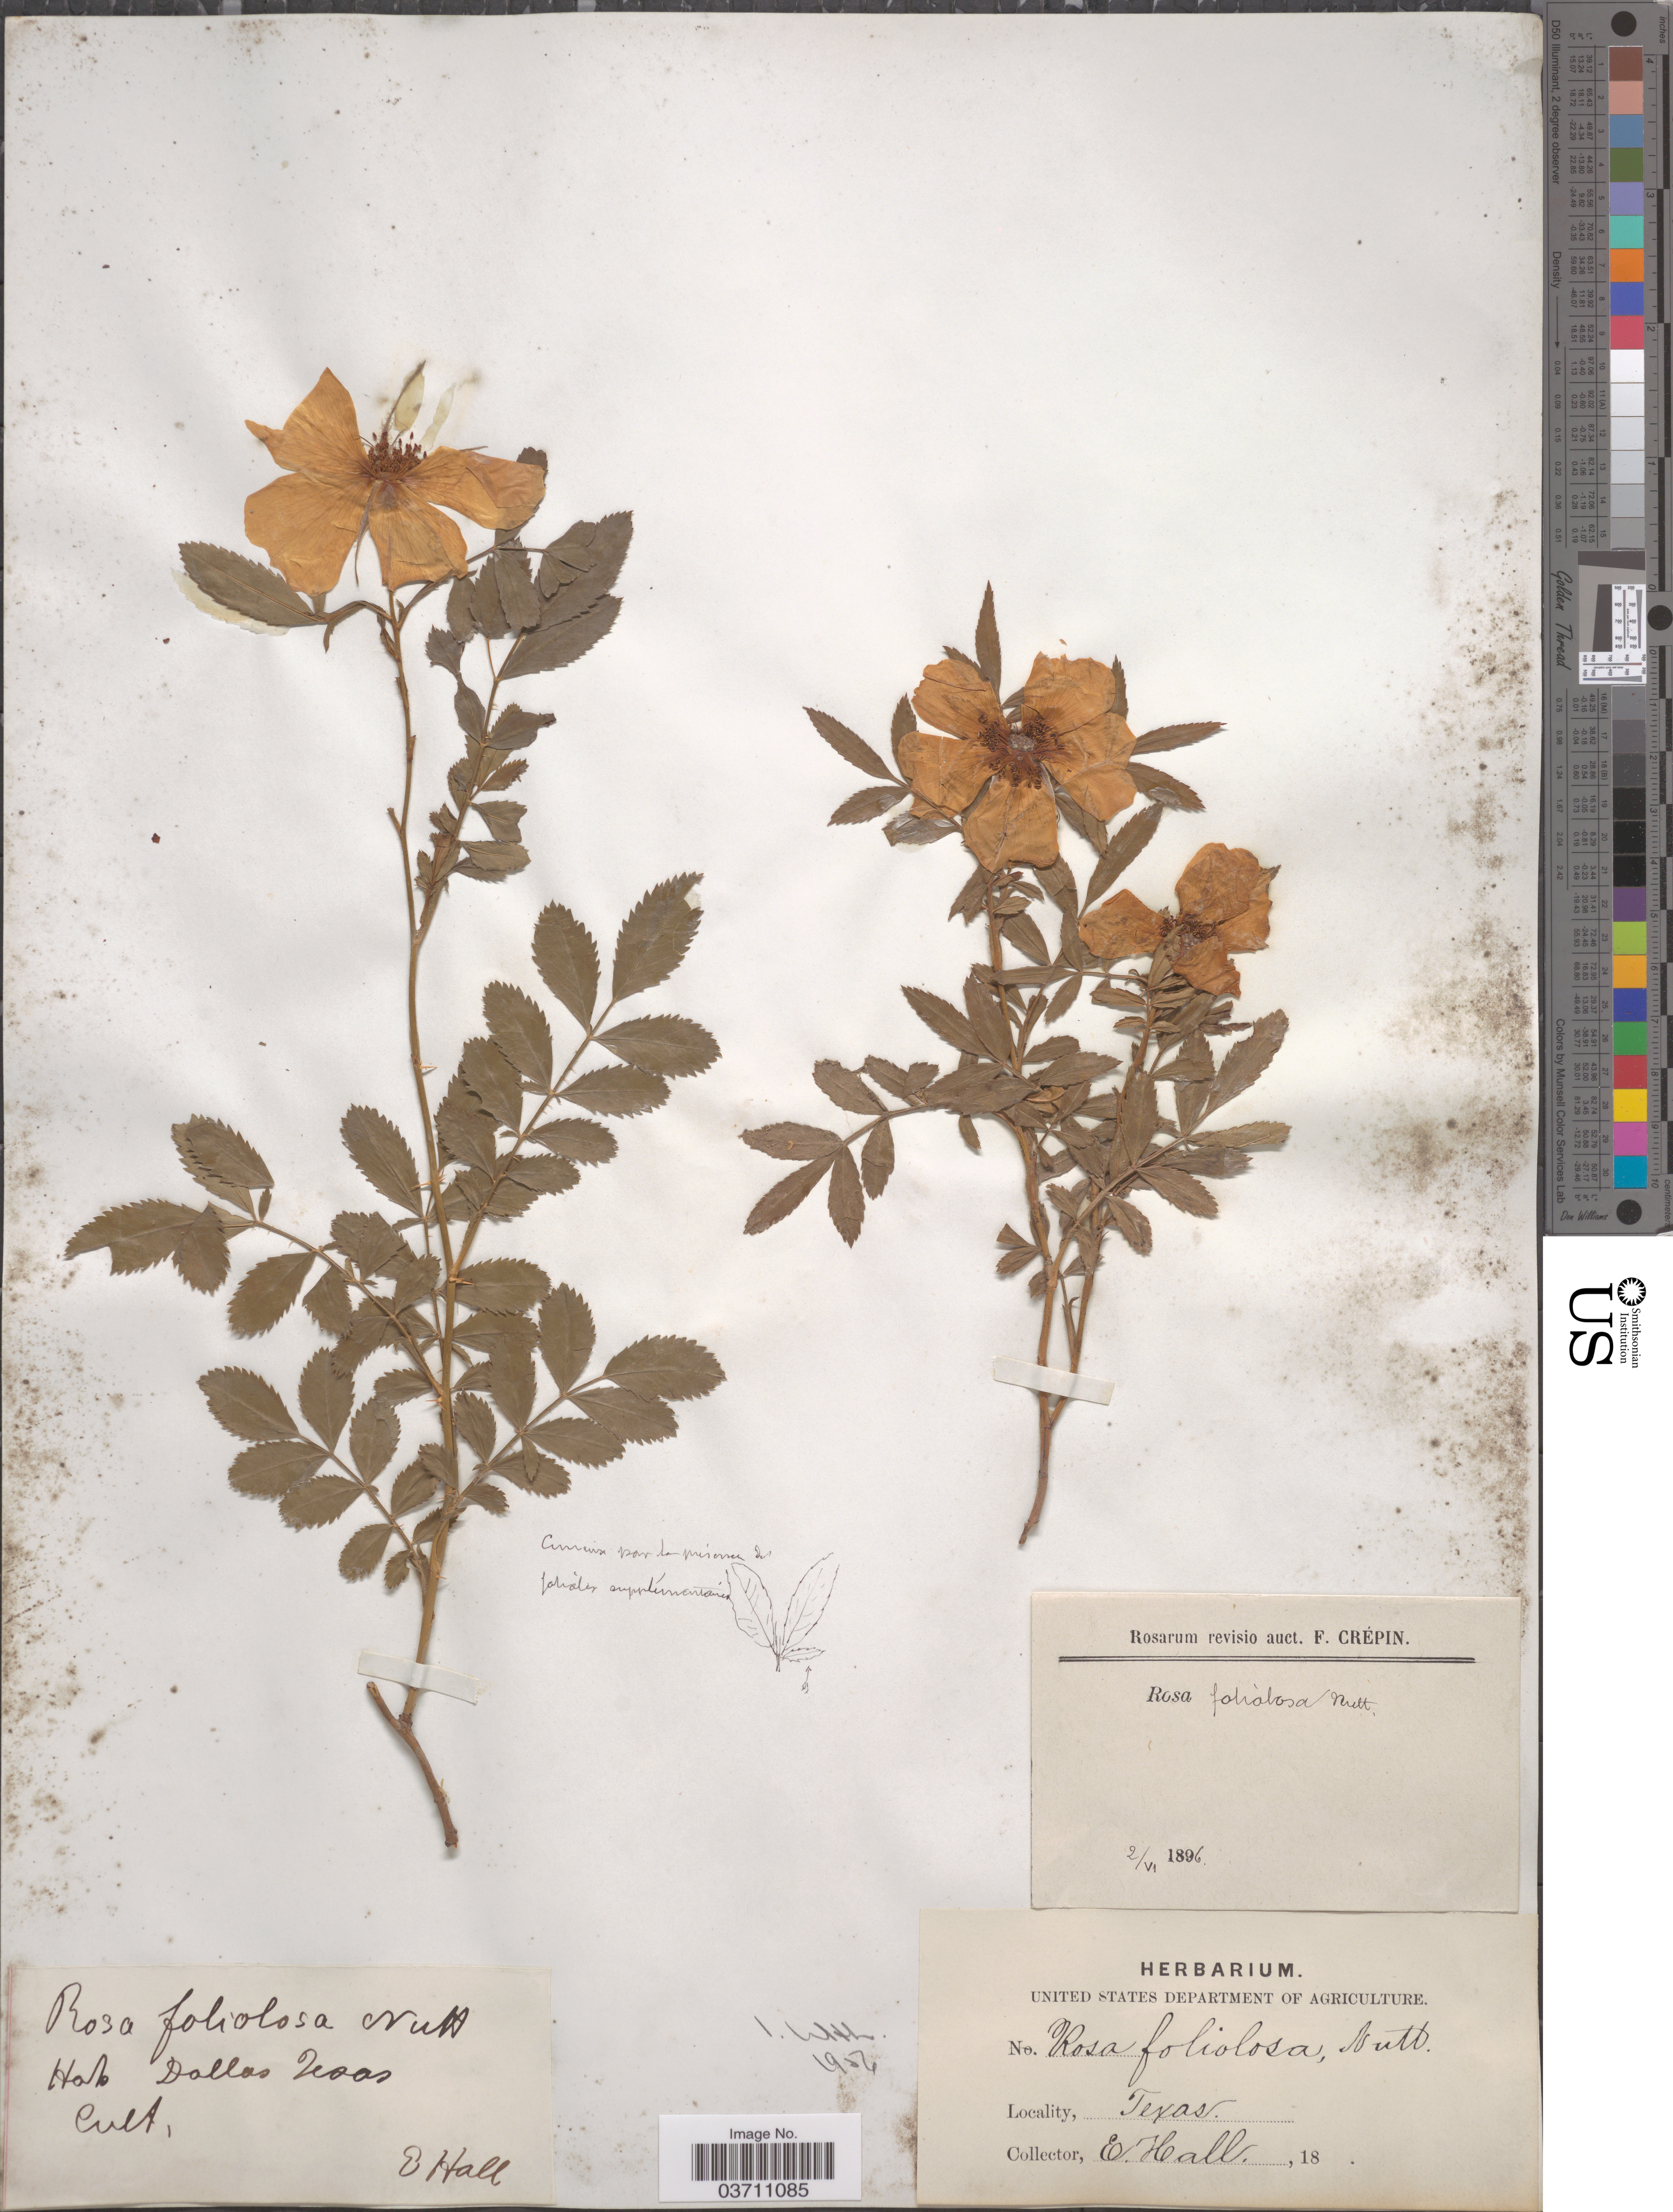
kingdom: Plantae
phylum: Tracheophyta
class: Magnoliopsida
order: Rosales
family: Rosaceae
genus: Rosa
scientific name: Rosa foliolosa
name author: Nutt.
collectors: E. Hall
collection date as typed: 18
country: United States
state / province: Texas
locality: Dallas.